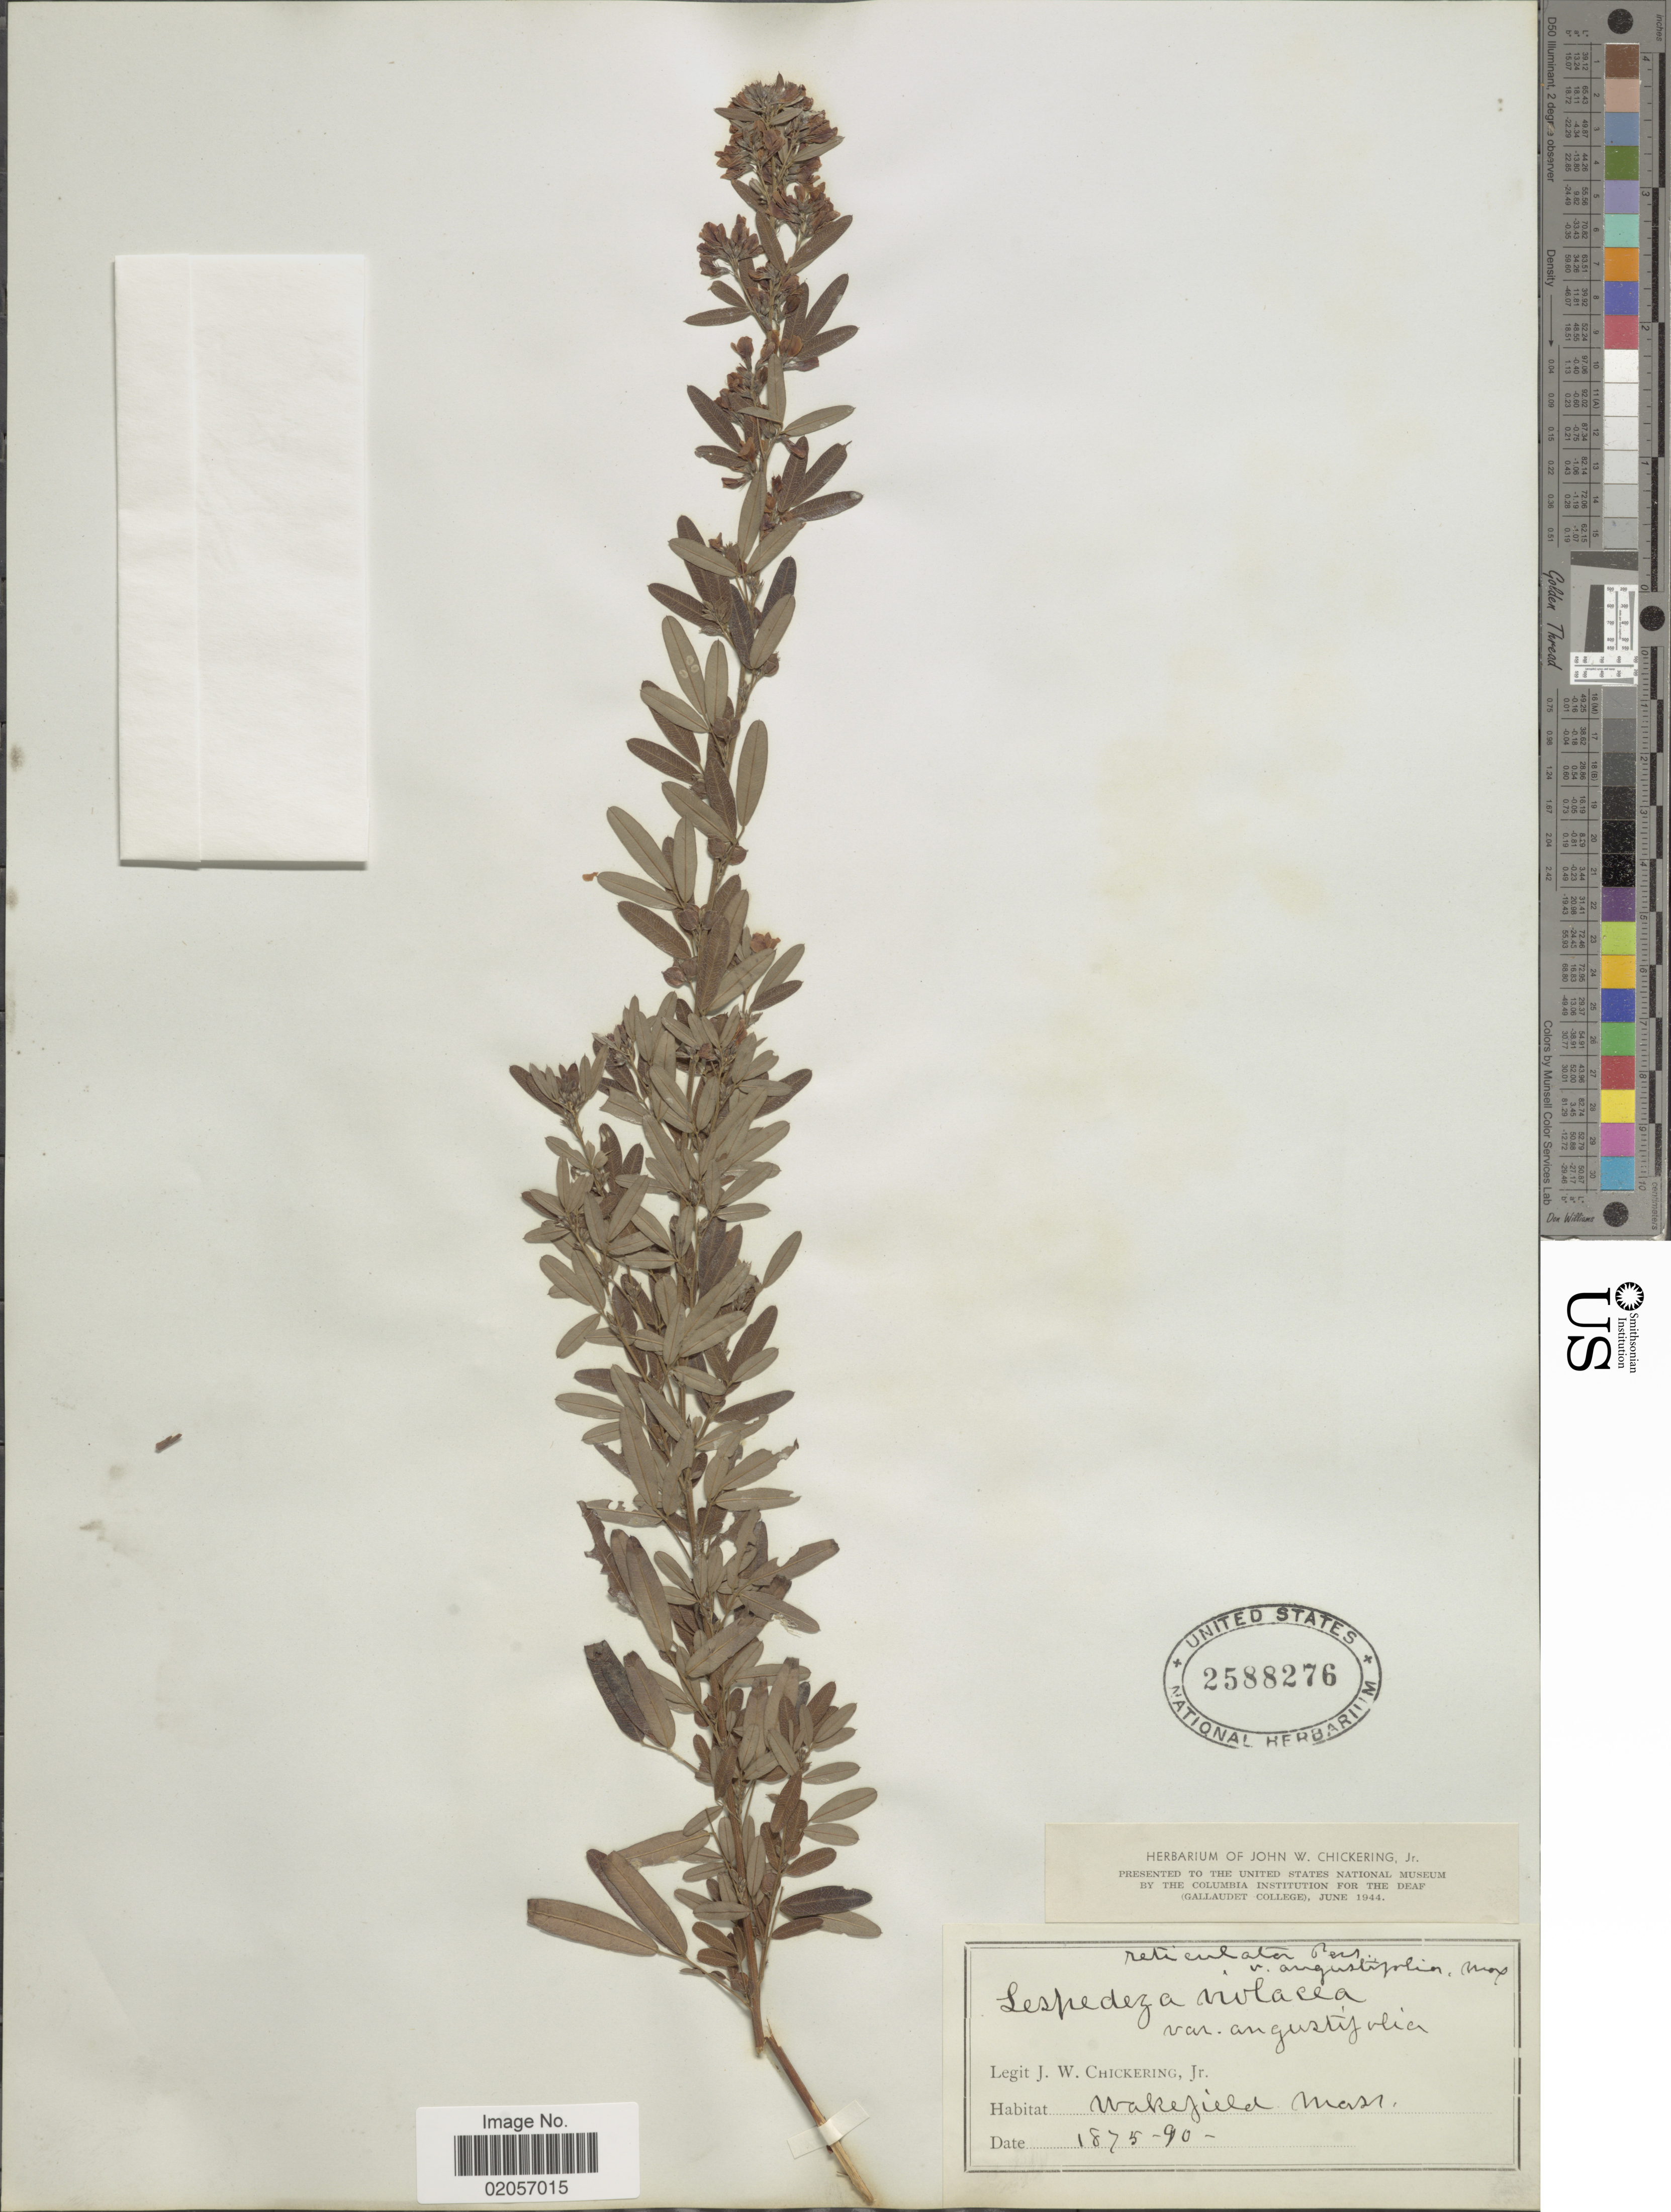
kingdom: Plantae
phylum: Tracheophyta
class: Magnoliopsida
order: Fabales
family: Fabaceae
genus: Lespedeza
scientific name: Lespedeza reticulata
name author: (Muhl. ex Willd.) Pers.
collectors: J. Chickering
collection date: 1875/1890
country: United States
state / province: Massachusetts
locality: Wakefield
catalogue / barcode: US 2588276